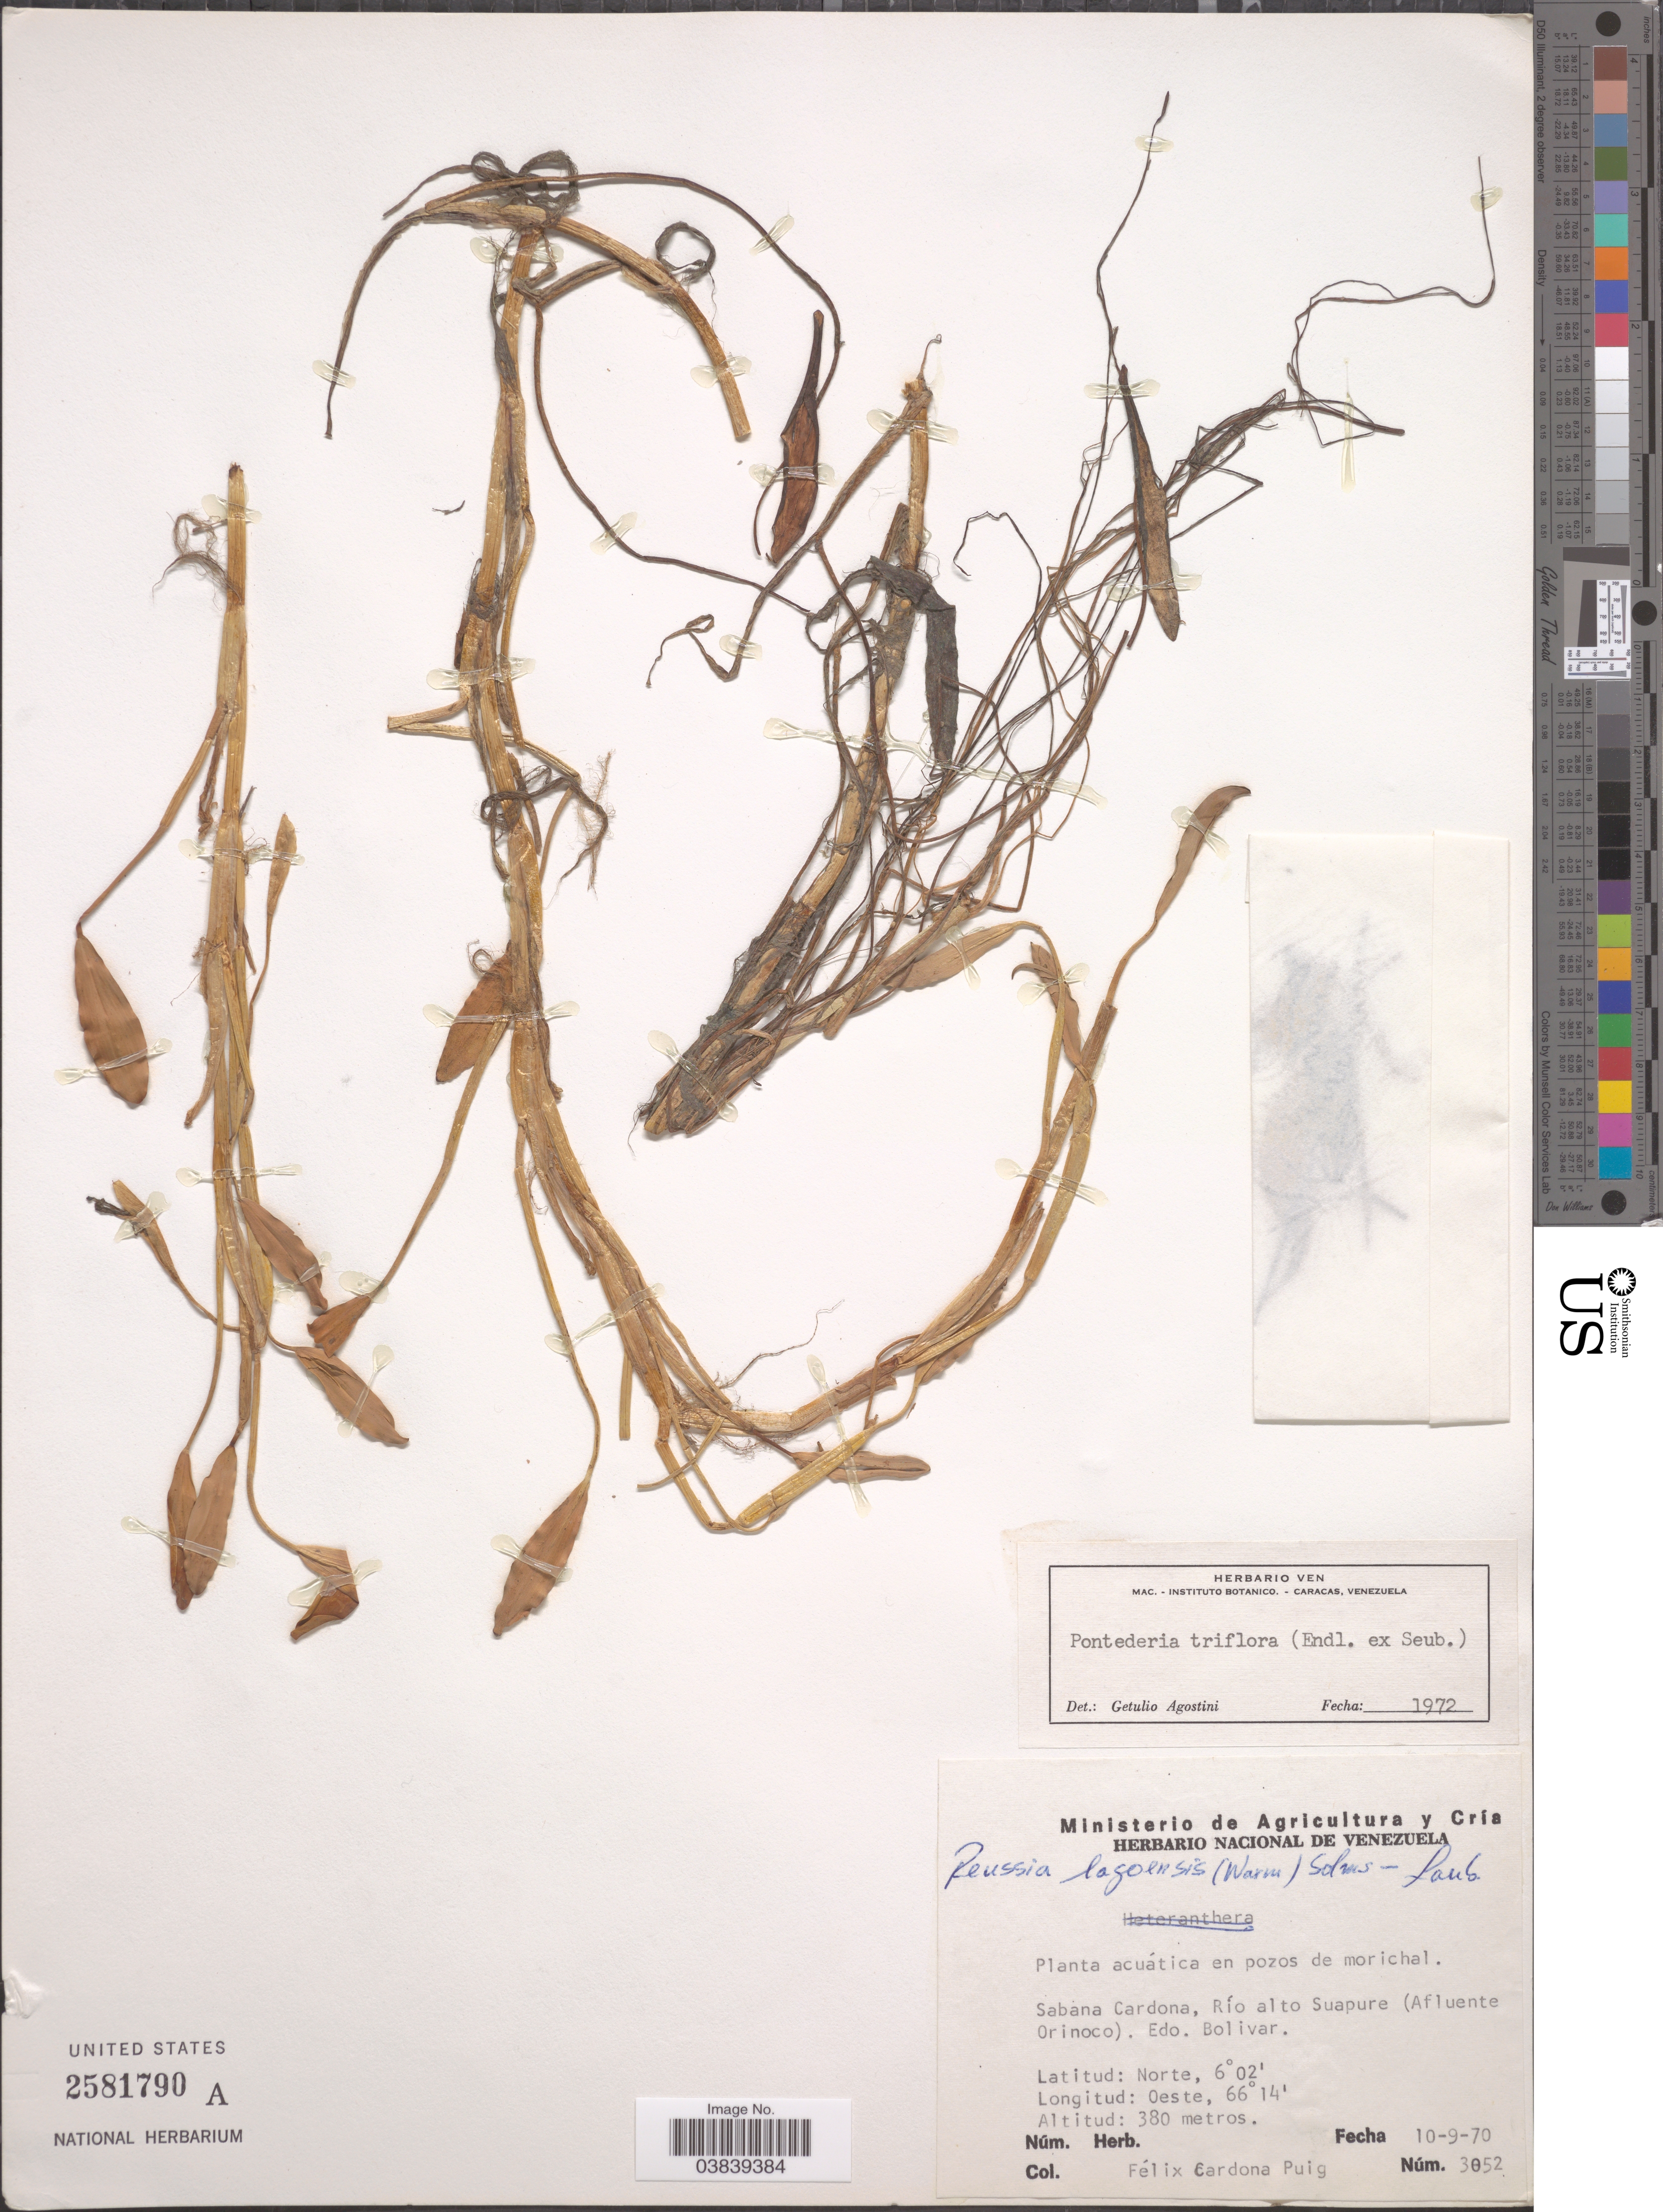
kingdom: Plantae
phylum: Tracheophyta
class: Liliopsida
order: Commelinales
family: Pontederiaceae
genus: Pontederia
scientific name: Pontederia triflora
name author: (Endl. ex Seub.) G. Agostini et al.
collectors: F. Cardona Puig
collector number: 3052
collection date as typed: Transcribed d/m/y: 10/9/70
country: Venezuela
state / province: Bolivar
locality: Sabana Cardona, Río alto Suapure (Afluente Orinoco).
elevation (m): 380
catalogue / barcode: US 2581790A